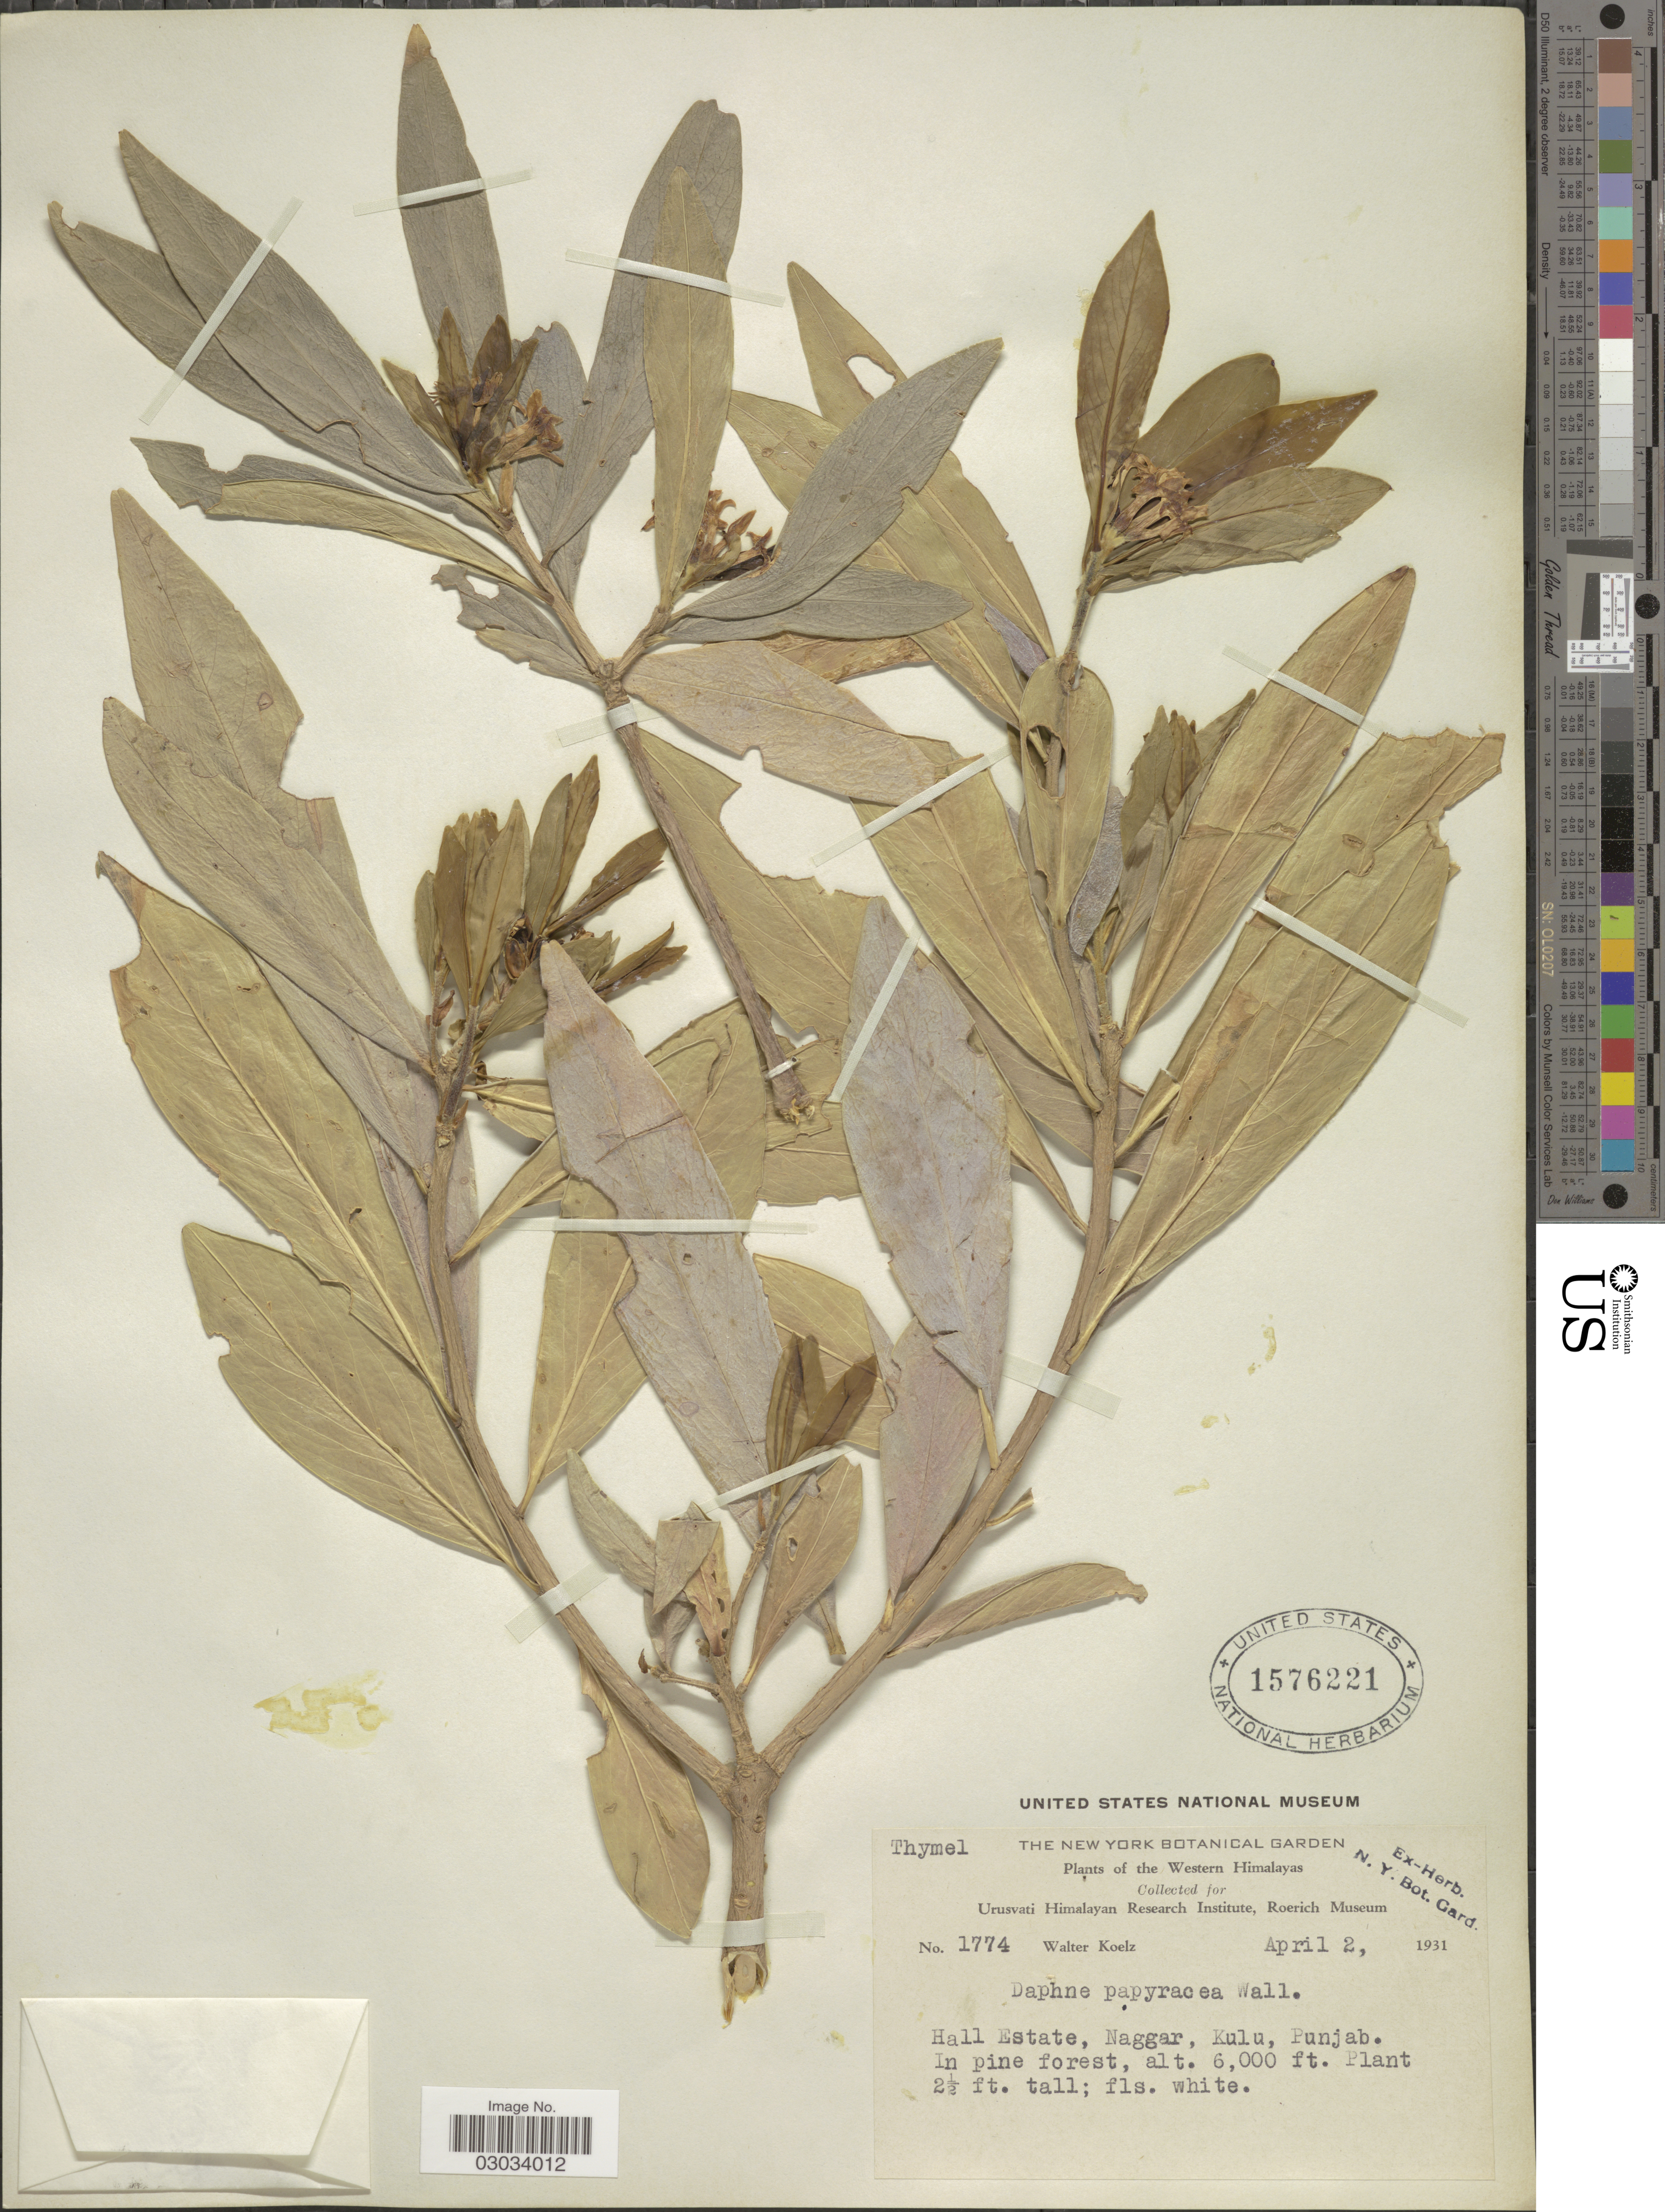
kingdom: Plantae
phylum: Tracheophyta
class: Magnoliopsida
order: Malvales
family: Thymelaeaceae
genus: Daphne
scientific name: Daphne papyracea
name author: Wall. ex Steud.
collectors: W. N. Koelz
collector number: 1774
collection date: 1931-04-02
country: India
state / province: Himachal Pradesh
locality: Western Himalaya. Hall Estate, Naggar, Kulu, Pakistan.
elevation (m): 1829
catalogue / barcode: US 1576221